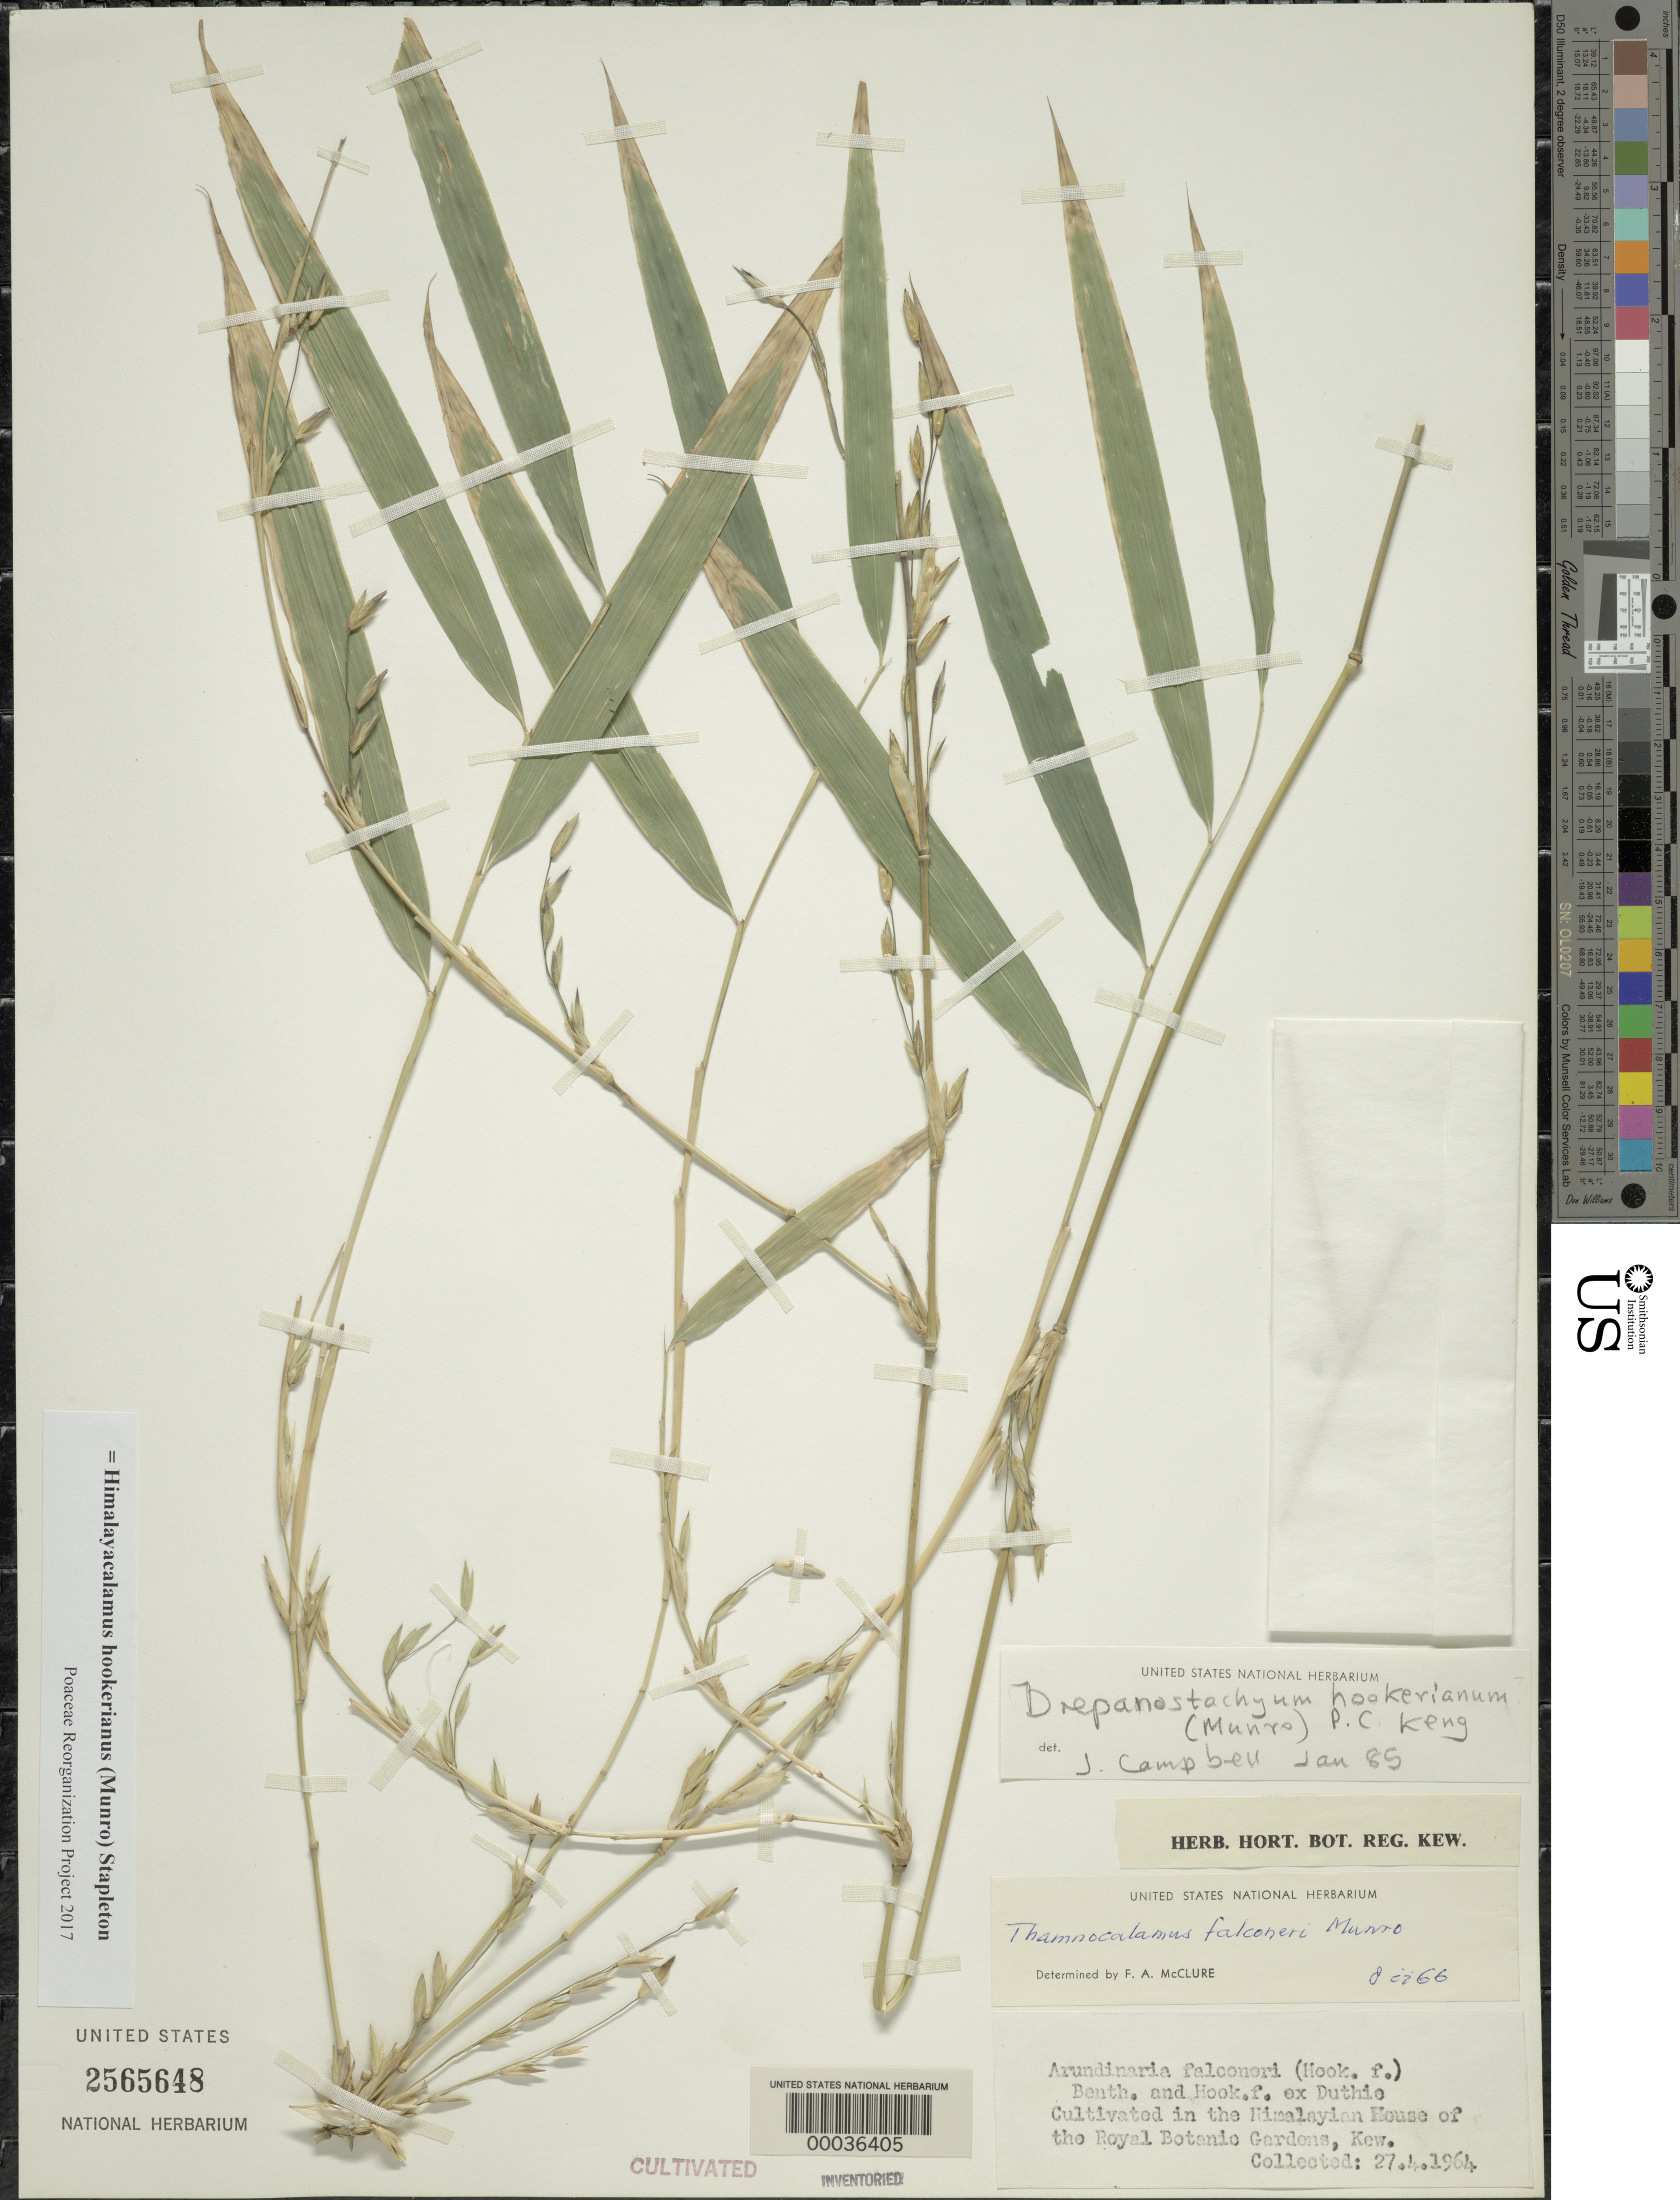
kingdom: Plantae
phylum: Tracheophyta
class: Liliopsida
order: Poales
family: Poaceae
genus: Drepanostachyum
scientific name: Drepanostachyum hookerianum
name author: (Munro) Keng f.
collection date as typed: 27 Apr 1964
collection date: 1964-04-27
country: United Kingdom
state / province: England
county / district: Surrey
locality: Royal botanic gardens, kew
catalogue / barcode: US 2565648